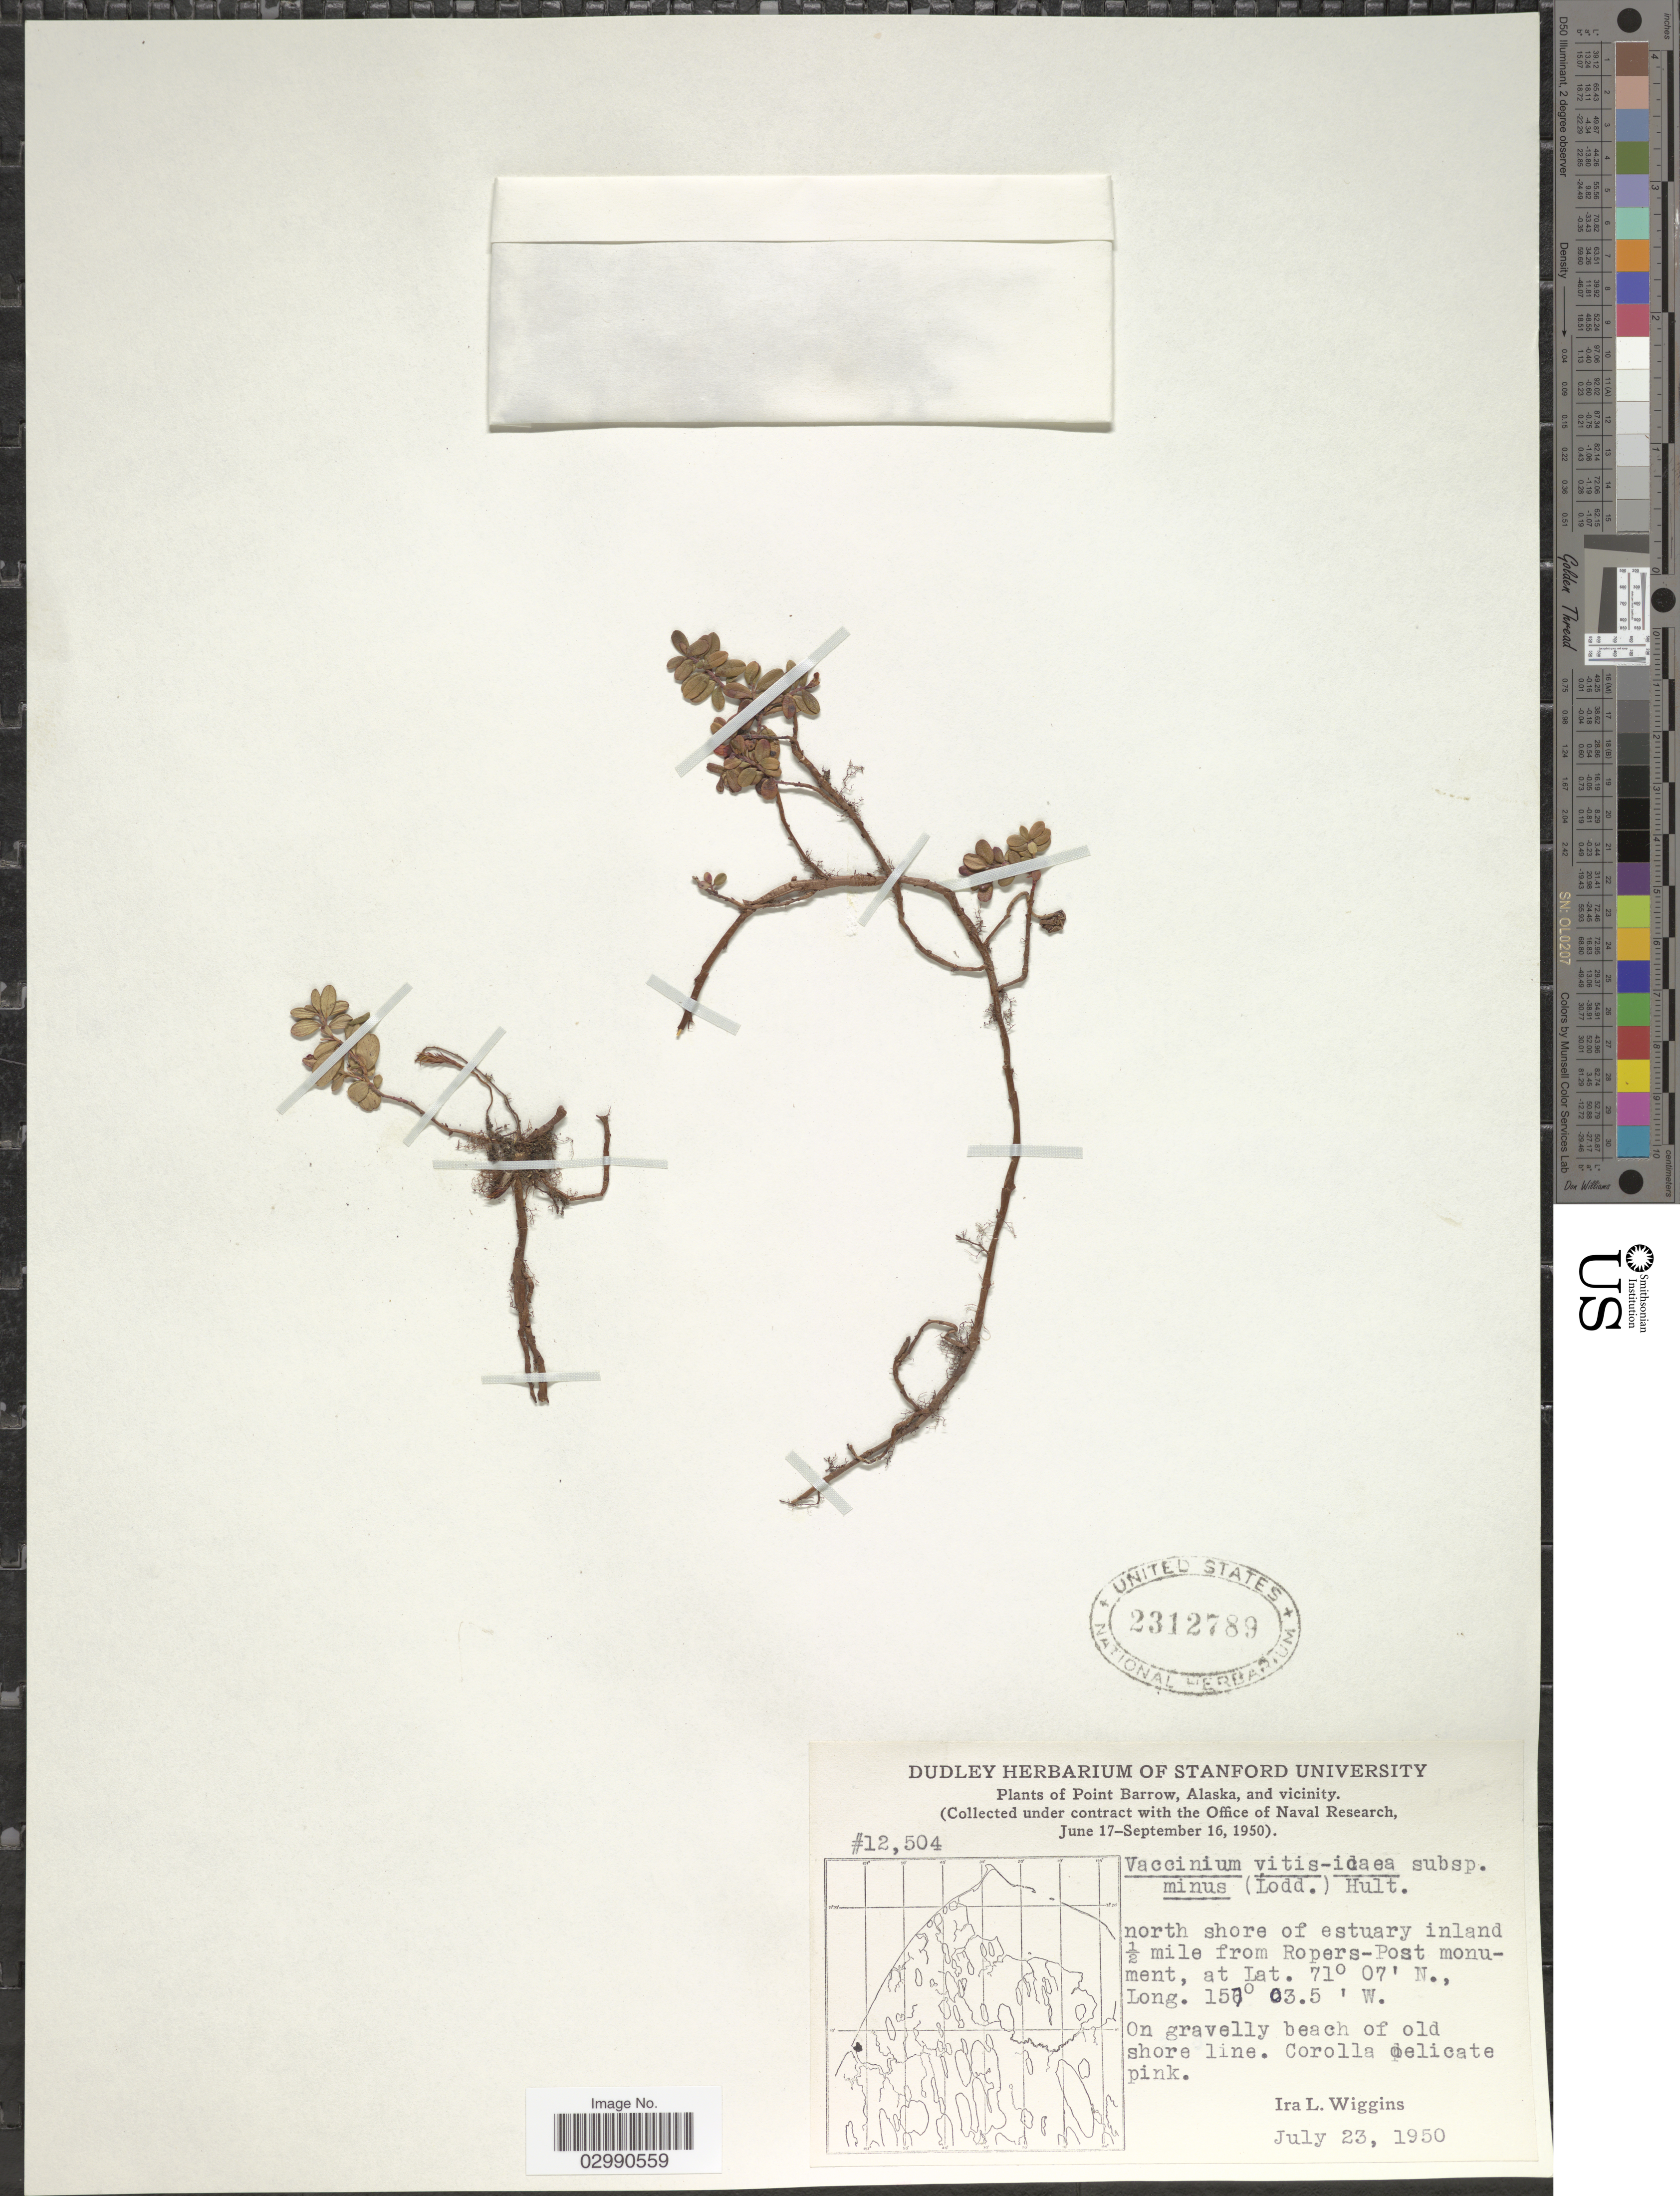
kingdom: Plantae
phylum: Tracheophyta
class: Magnoliopsida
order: Ericales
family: Ericaceae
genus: Vaccinium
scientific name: Vaccinium vitis-idaea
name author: L.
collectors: I. L. Wiggins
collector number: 12504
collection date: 1950-07-23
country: United States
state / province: Alaska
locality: Point Barrow, Alaska, and vicinity. North shore of estuary inland ½ mile from Ropers-Post monument.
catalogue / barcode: US 2312789